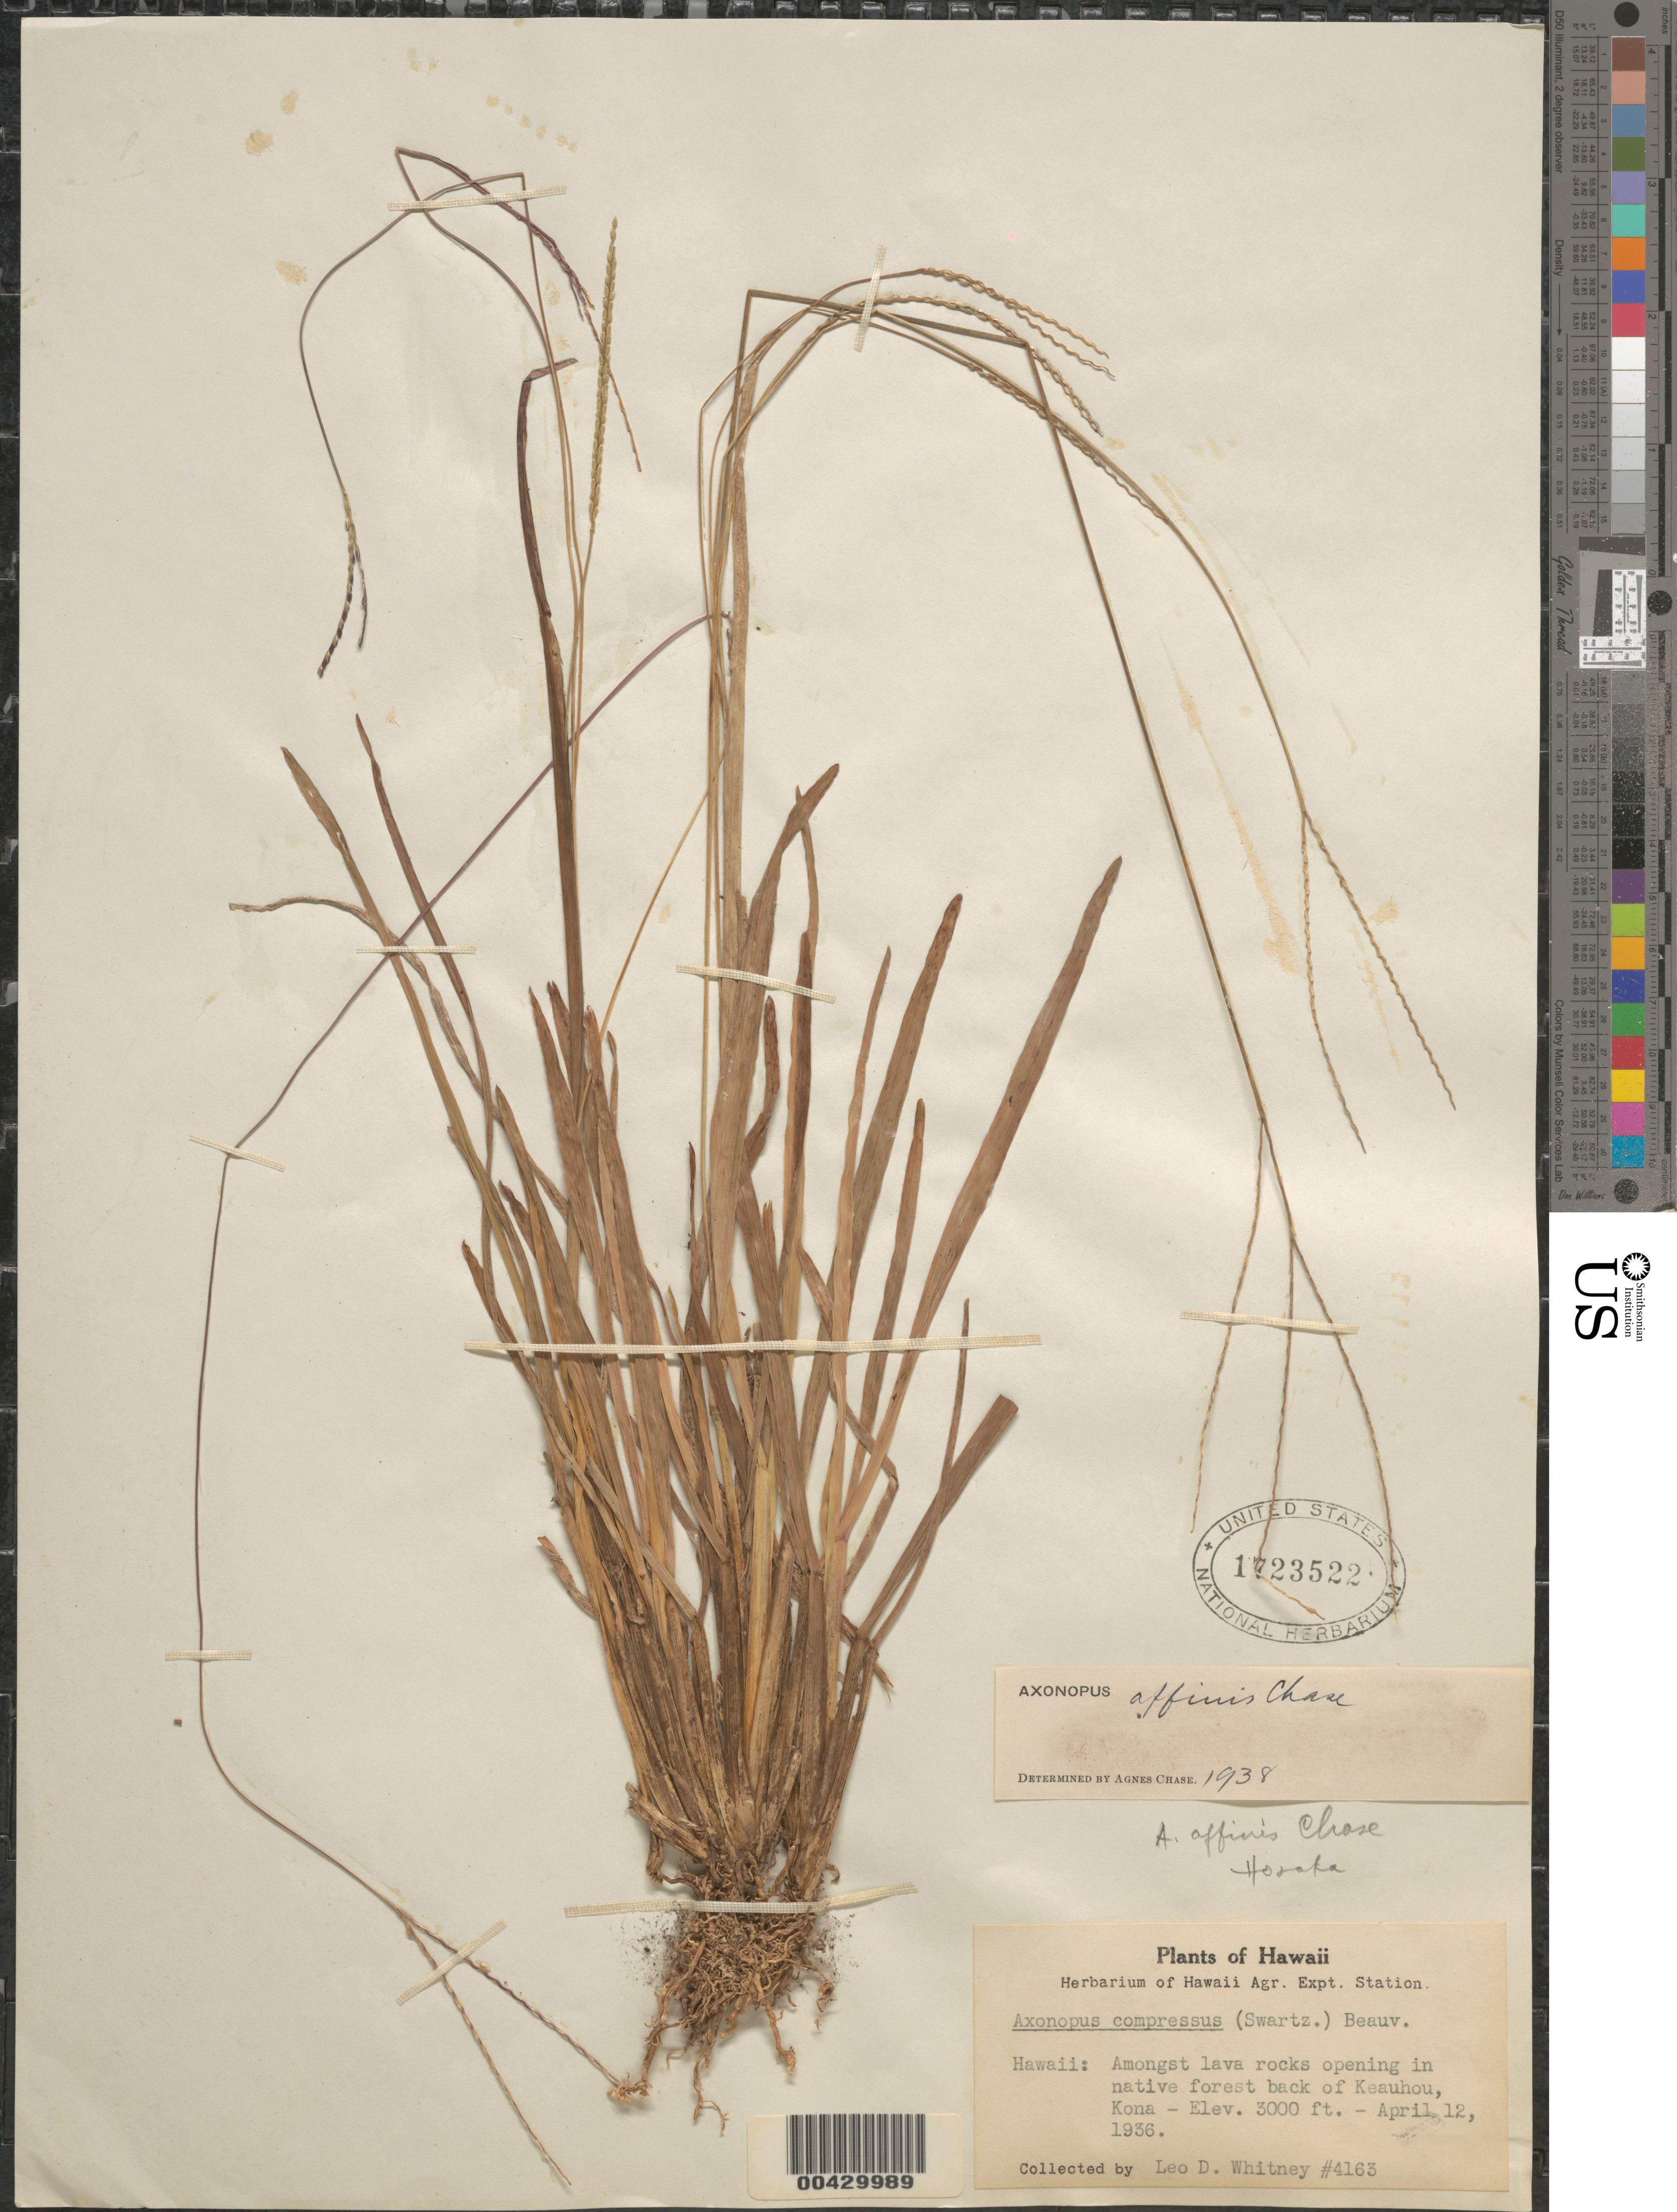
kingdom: Plantae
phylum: Tracheophyta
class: Liliopsida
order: Poales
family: Poaceae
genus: Axonopus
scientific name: Axonopus fissifolius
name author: (Raddi) Kuhlm.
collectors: L. Whitney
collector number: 4163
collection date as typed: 12 Apr 1936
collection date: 1936-04-12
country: United States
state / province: Hawaii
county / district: Honolulu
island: Oahu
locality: Keauhou, Kona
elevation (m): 914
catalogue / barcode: US 1723522